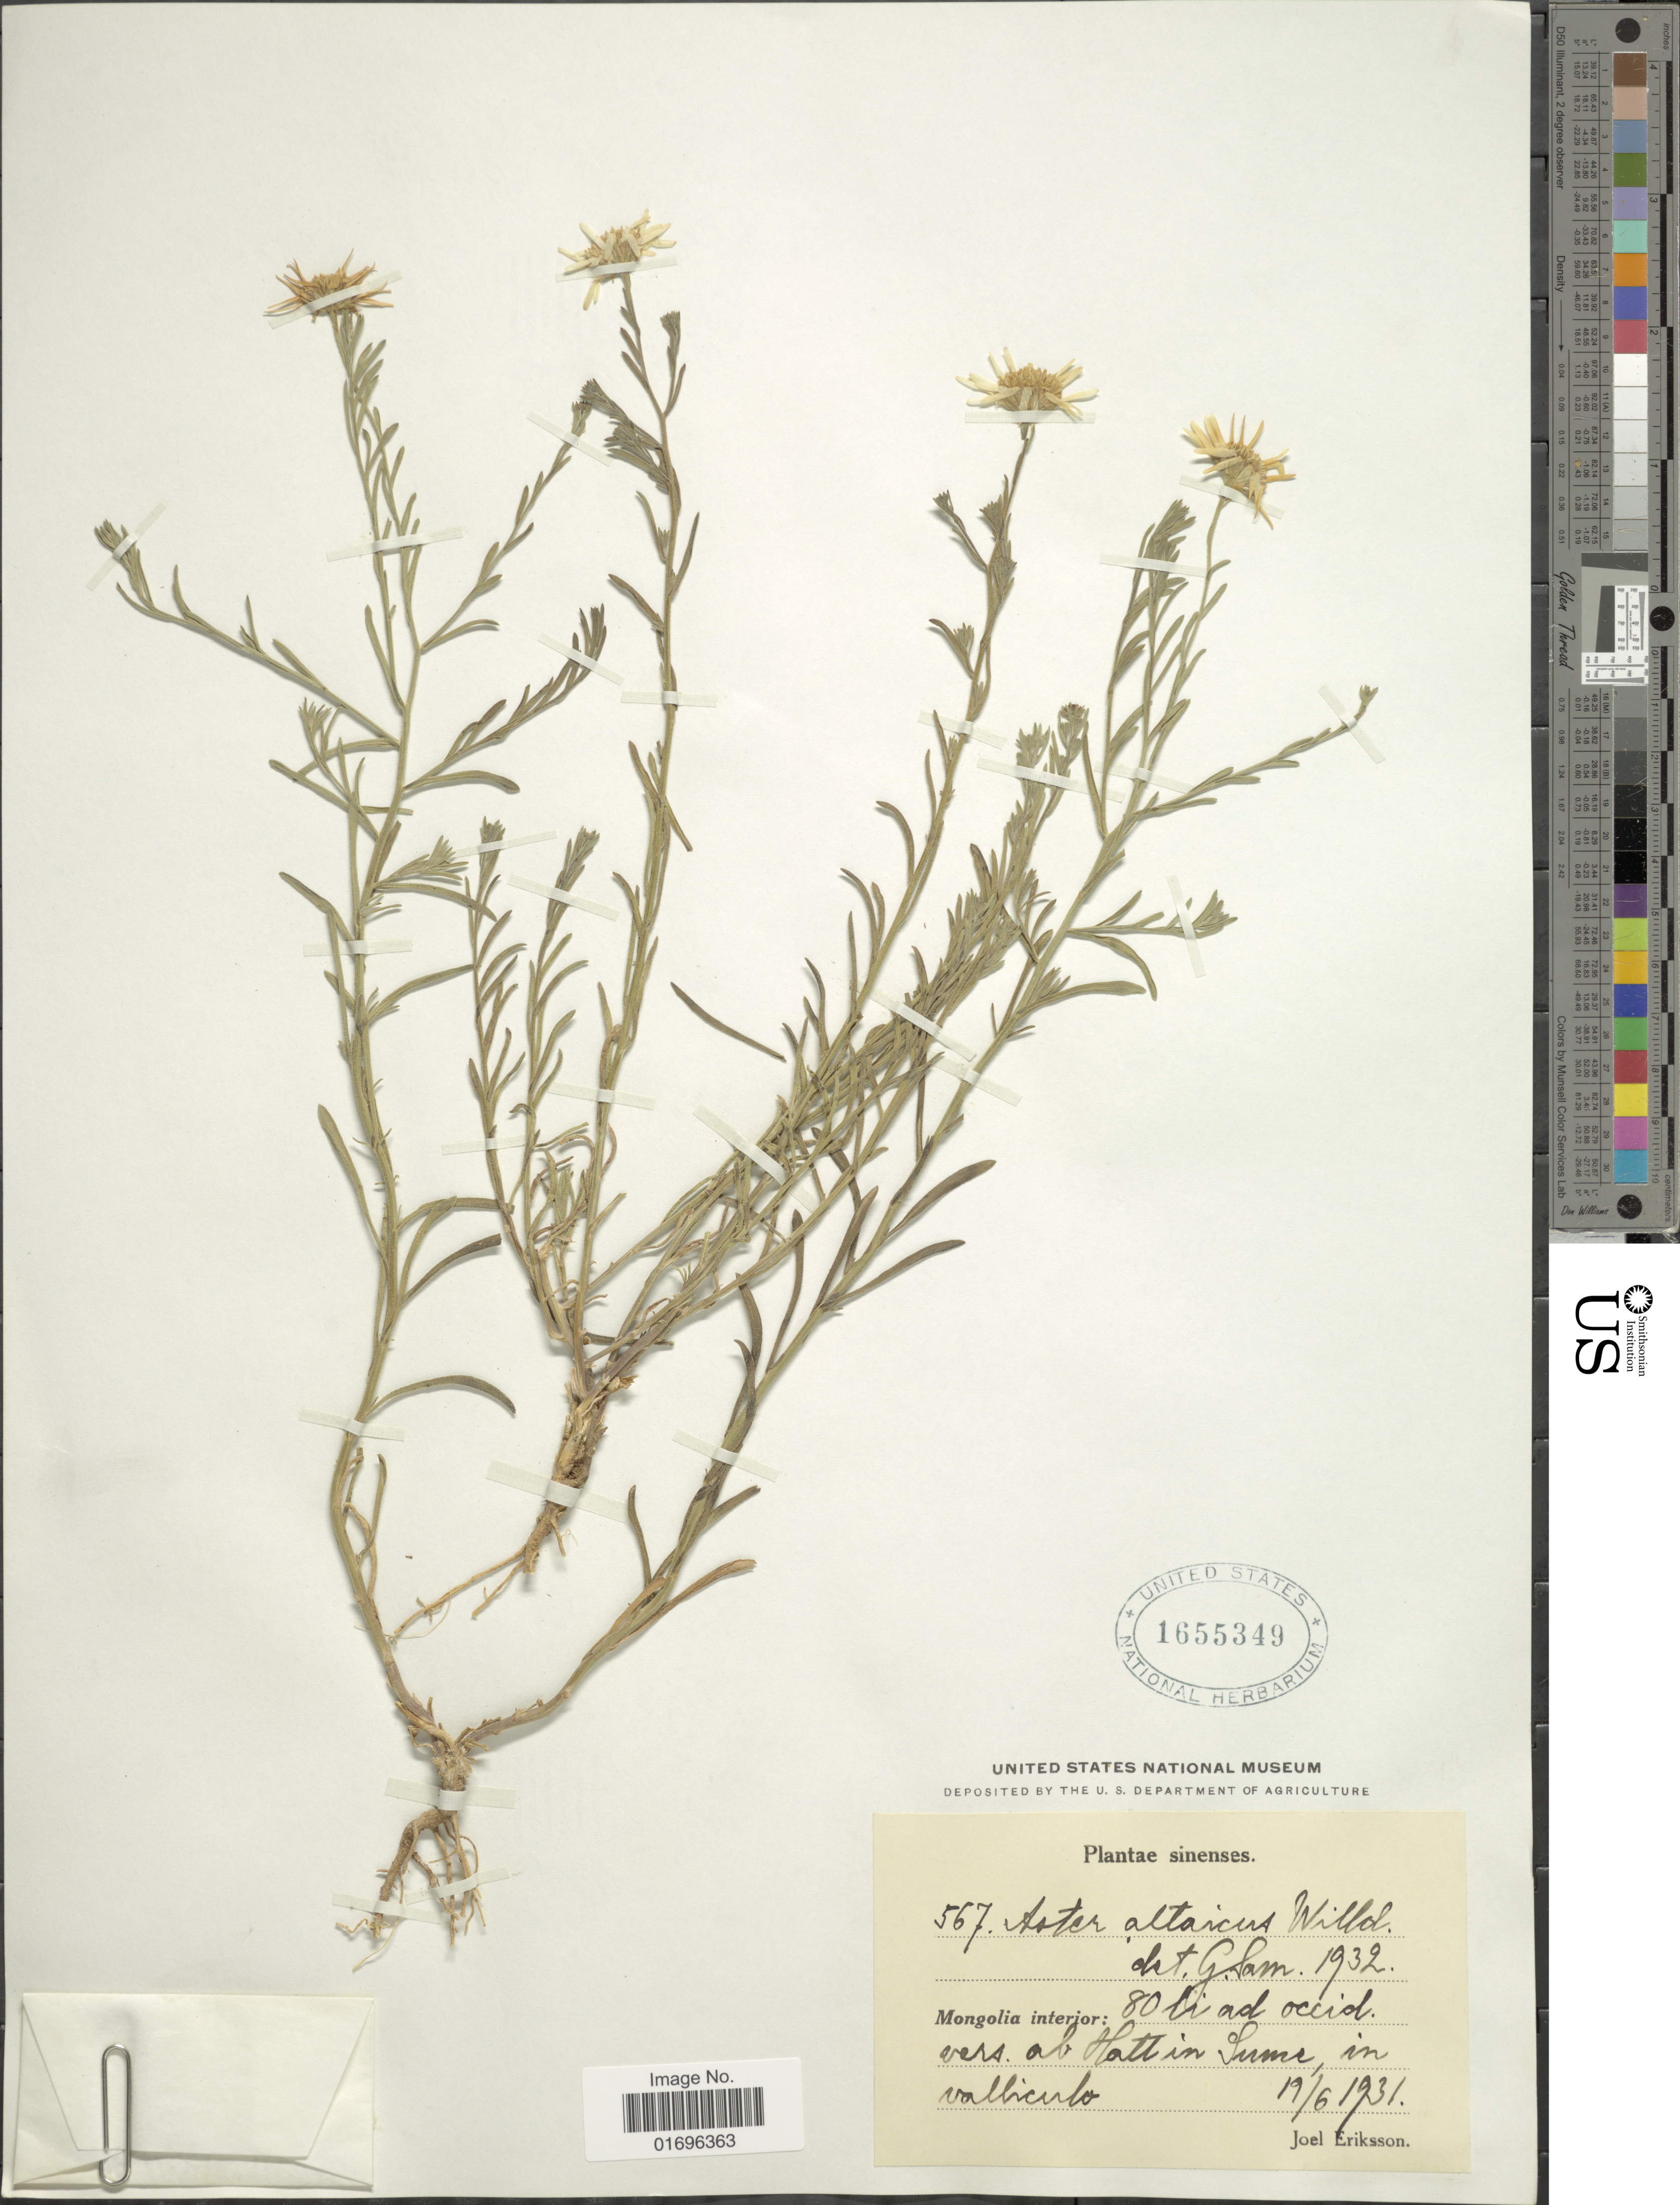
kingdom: Plantae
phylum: Tracheophyta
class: Magnoliopsida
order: Asterales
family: Asteraceae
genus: Aster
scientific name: Aster altaicus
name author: Willd.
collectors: J. Eriksson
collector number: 567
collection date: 1931-06-19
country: Mongolia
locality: Sinenses. Mongolia interior: 80 li ad occid. vers. ab Hatt in Sume, in valhiculo. [interpreted]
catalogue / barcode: US 1655349